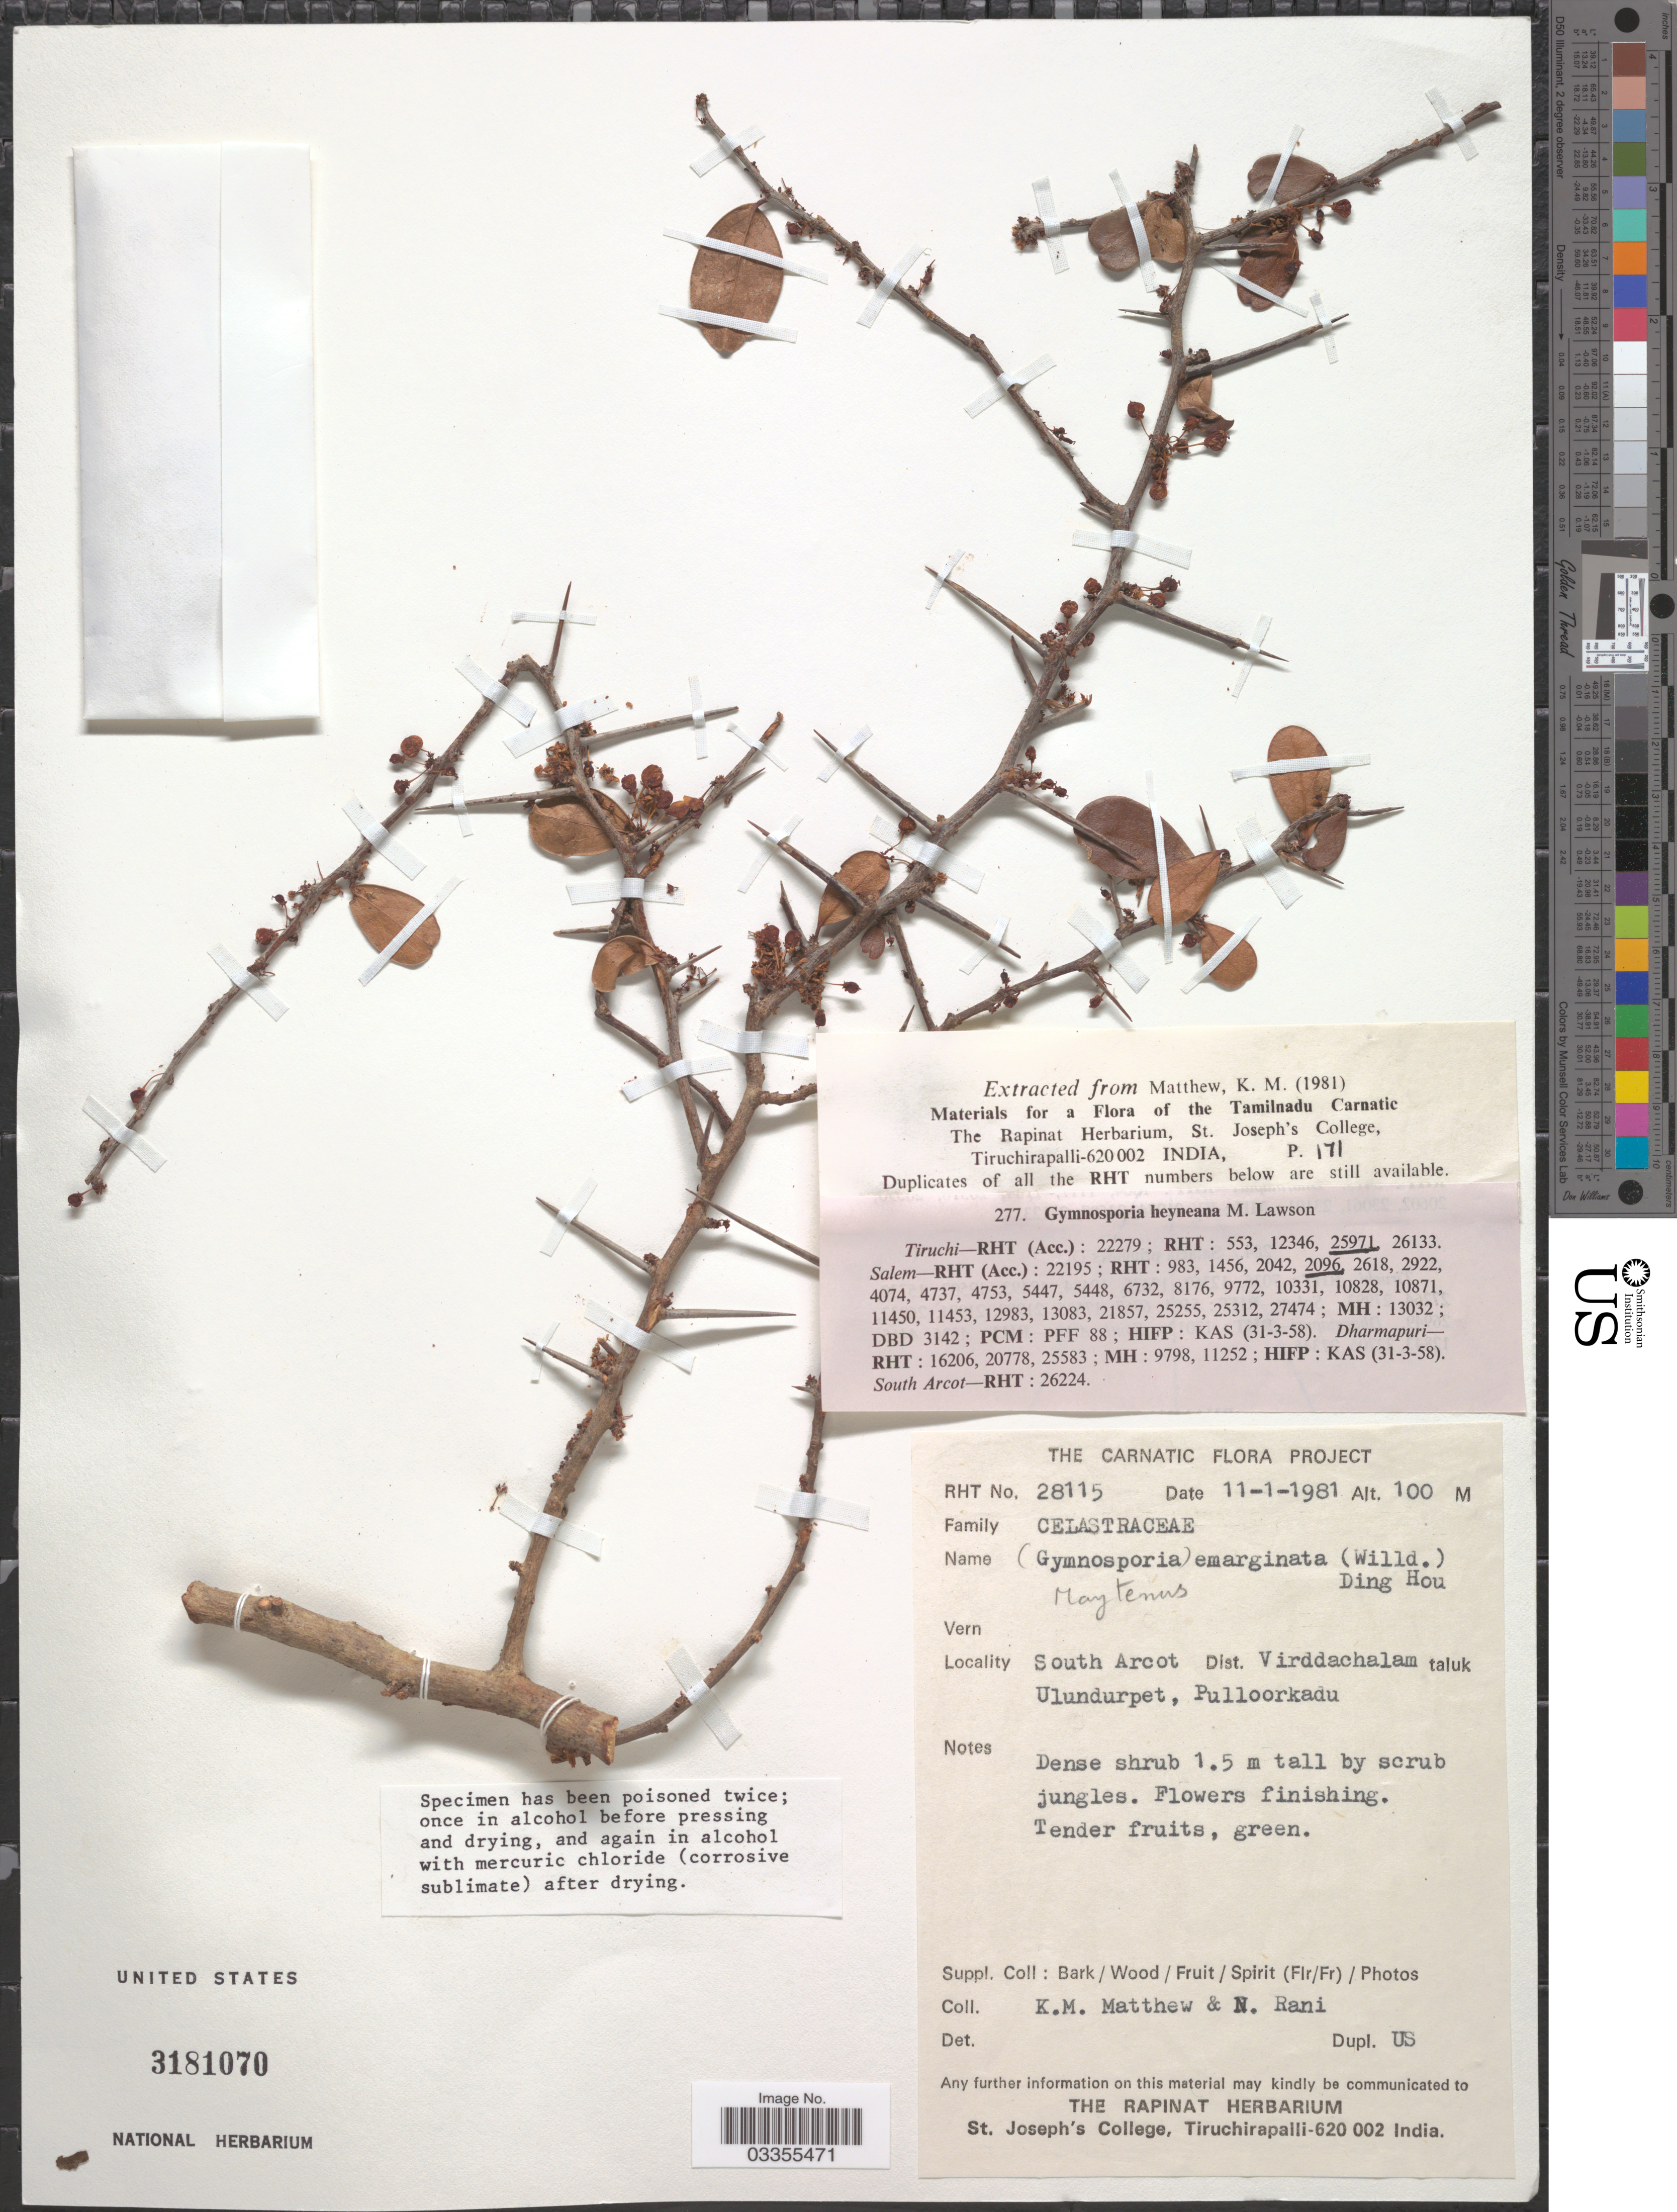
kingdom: Plantae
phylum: Tracheophyta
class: Magnoliopsida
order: Celastrales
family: Celastraceae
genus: Gymnosporia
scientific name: Gymnosporia emarginata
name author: (Willd.) Thwaites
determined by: Strong, Mark T., (BOT), Smithsonian Institution - National Museum of Natural History (UNITED STATES)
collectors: K. M. Matthew & N. Rani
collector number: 28115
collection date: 1981-01-11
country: India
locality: South Arcot. Dist. Virddachalam taluk Ulundurpet, Pulloorkadu.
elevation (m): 100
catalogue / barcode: US 3181070